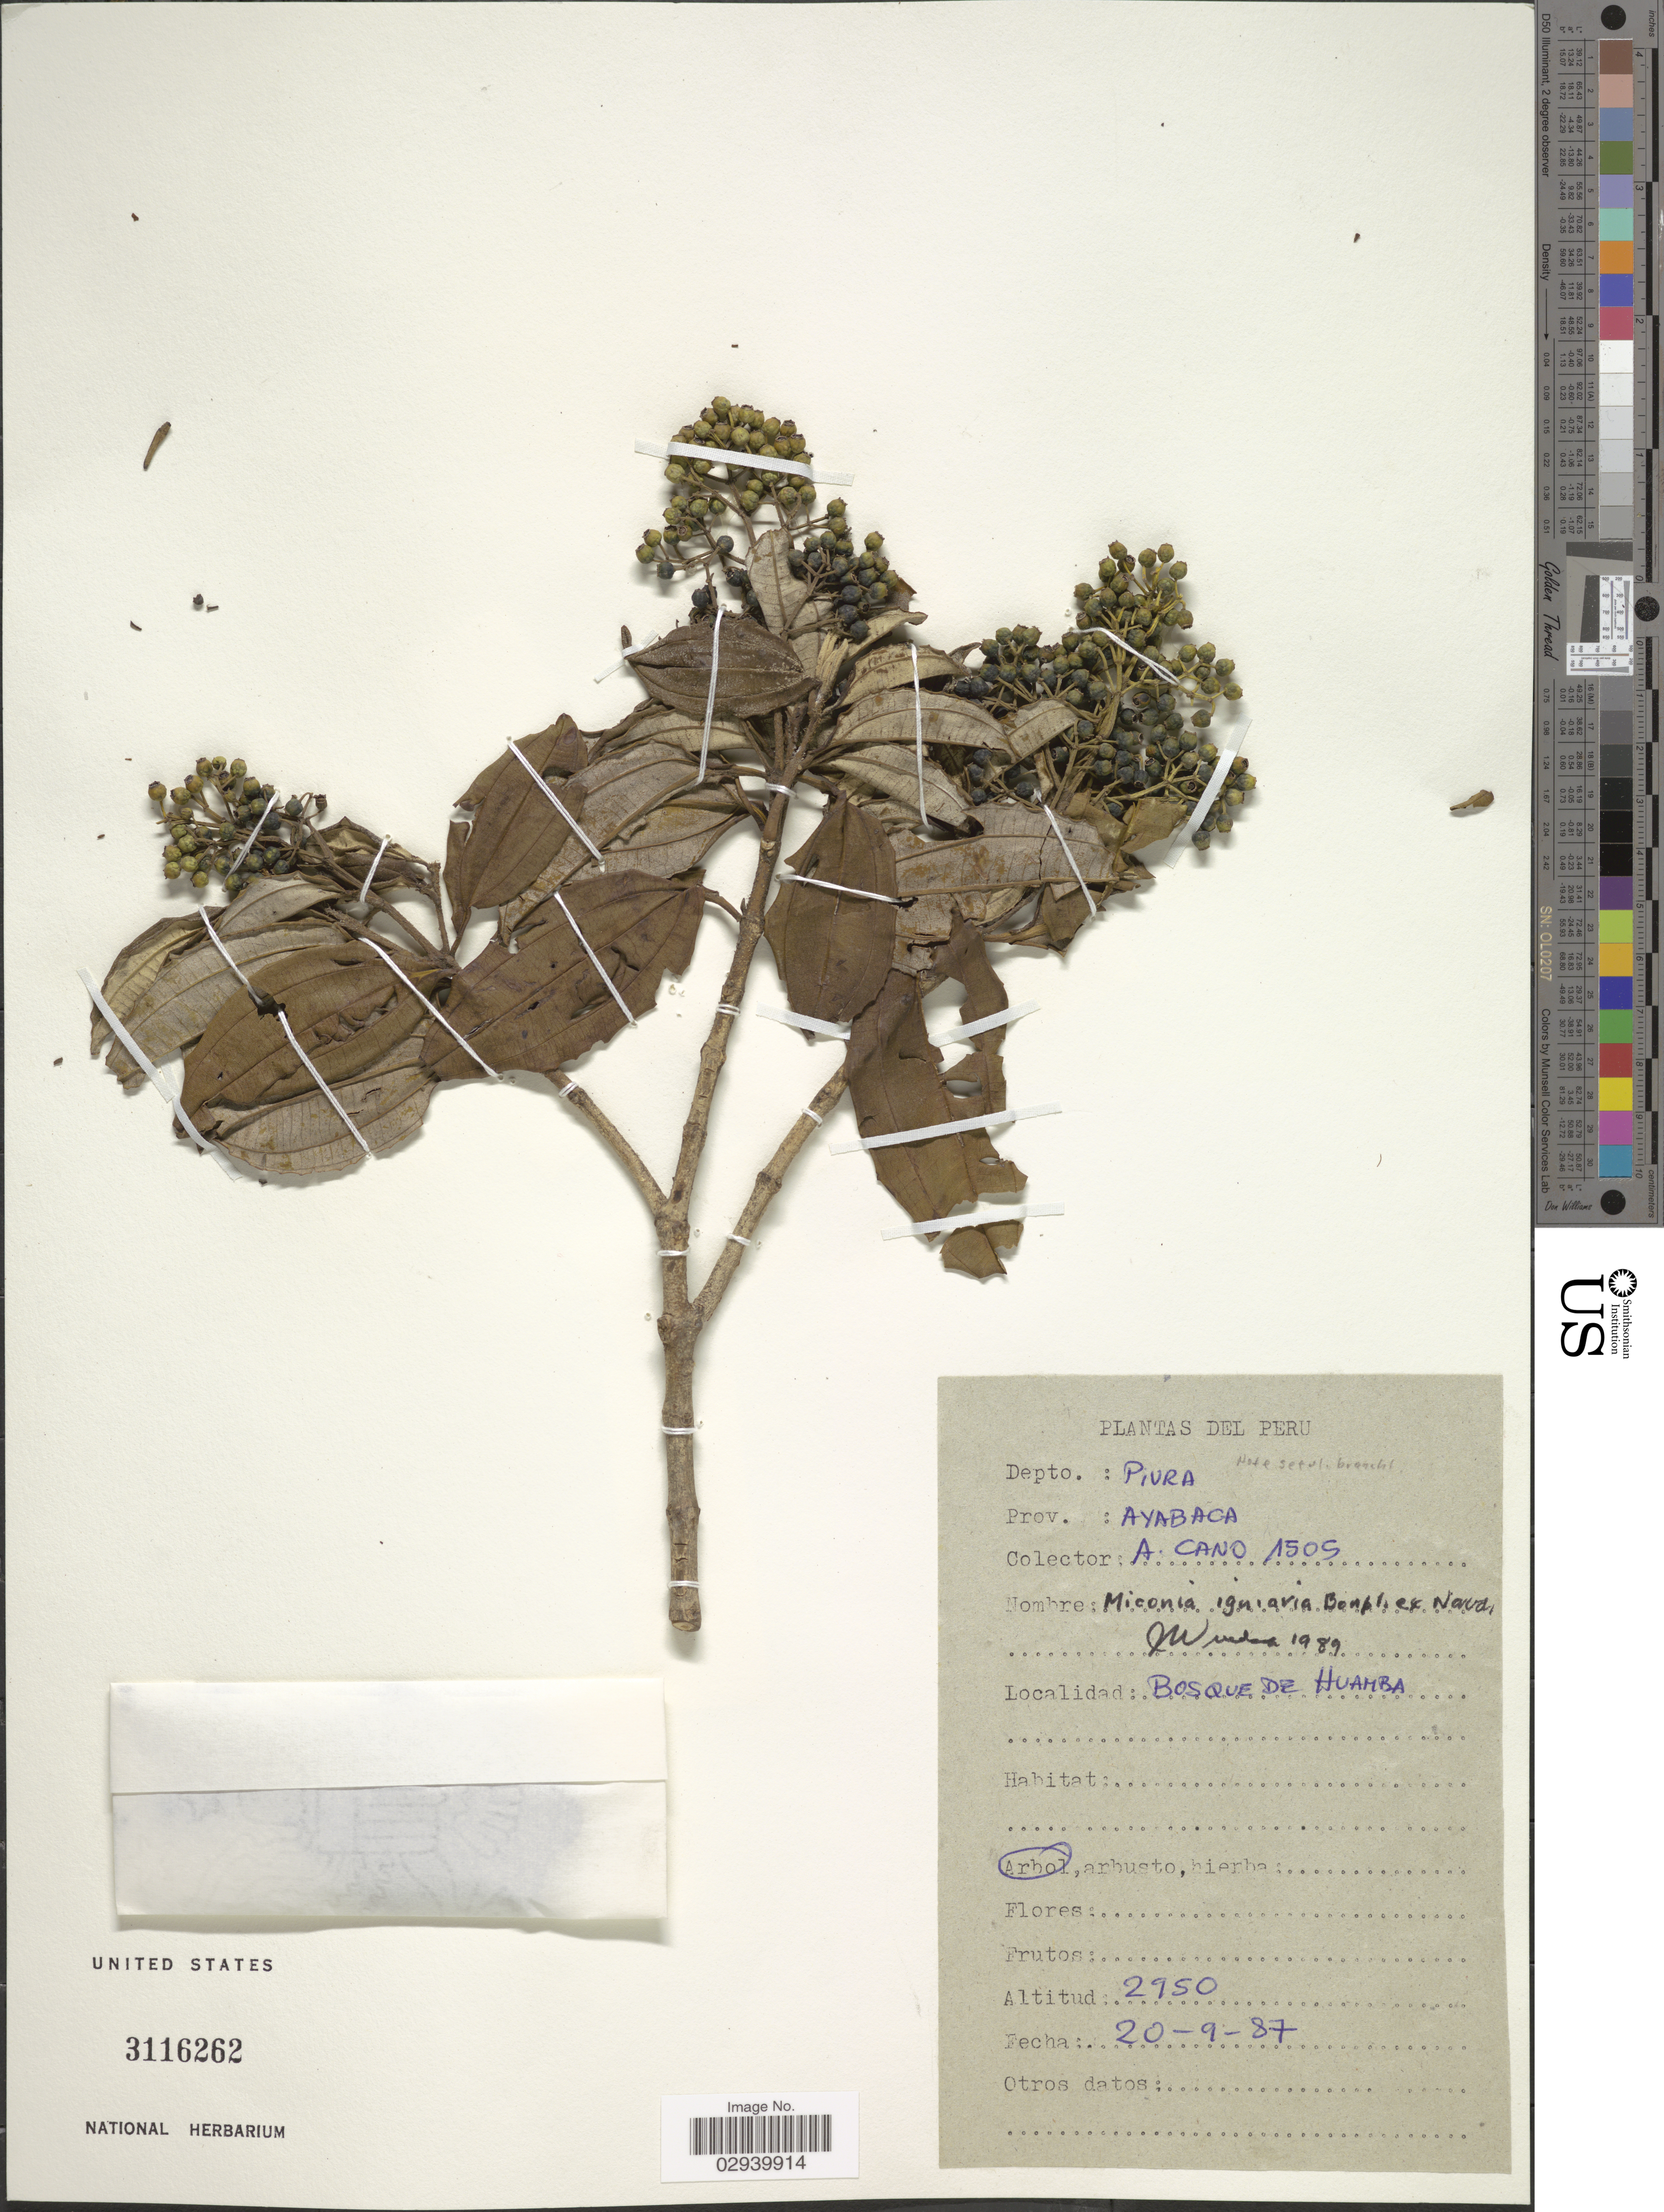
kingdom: Plantae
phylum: Tracheophyta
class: Magnoliopsida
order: Myrtales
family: Melastomataceae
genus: Miconia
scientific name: Miconia igniaria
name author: Bonpl. ex Naudin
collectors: A. Cano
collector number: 1505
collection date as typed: Transcribed d/m/y: 20/9/87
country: Peru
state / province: Piura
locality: Depto.: Piura. Prov.: Ayabaca. Bosque de Huamba.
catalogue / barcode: US 3116262